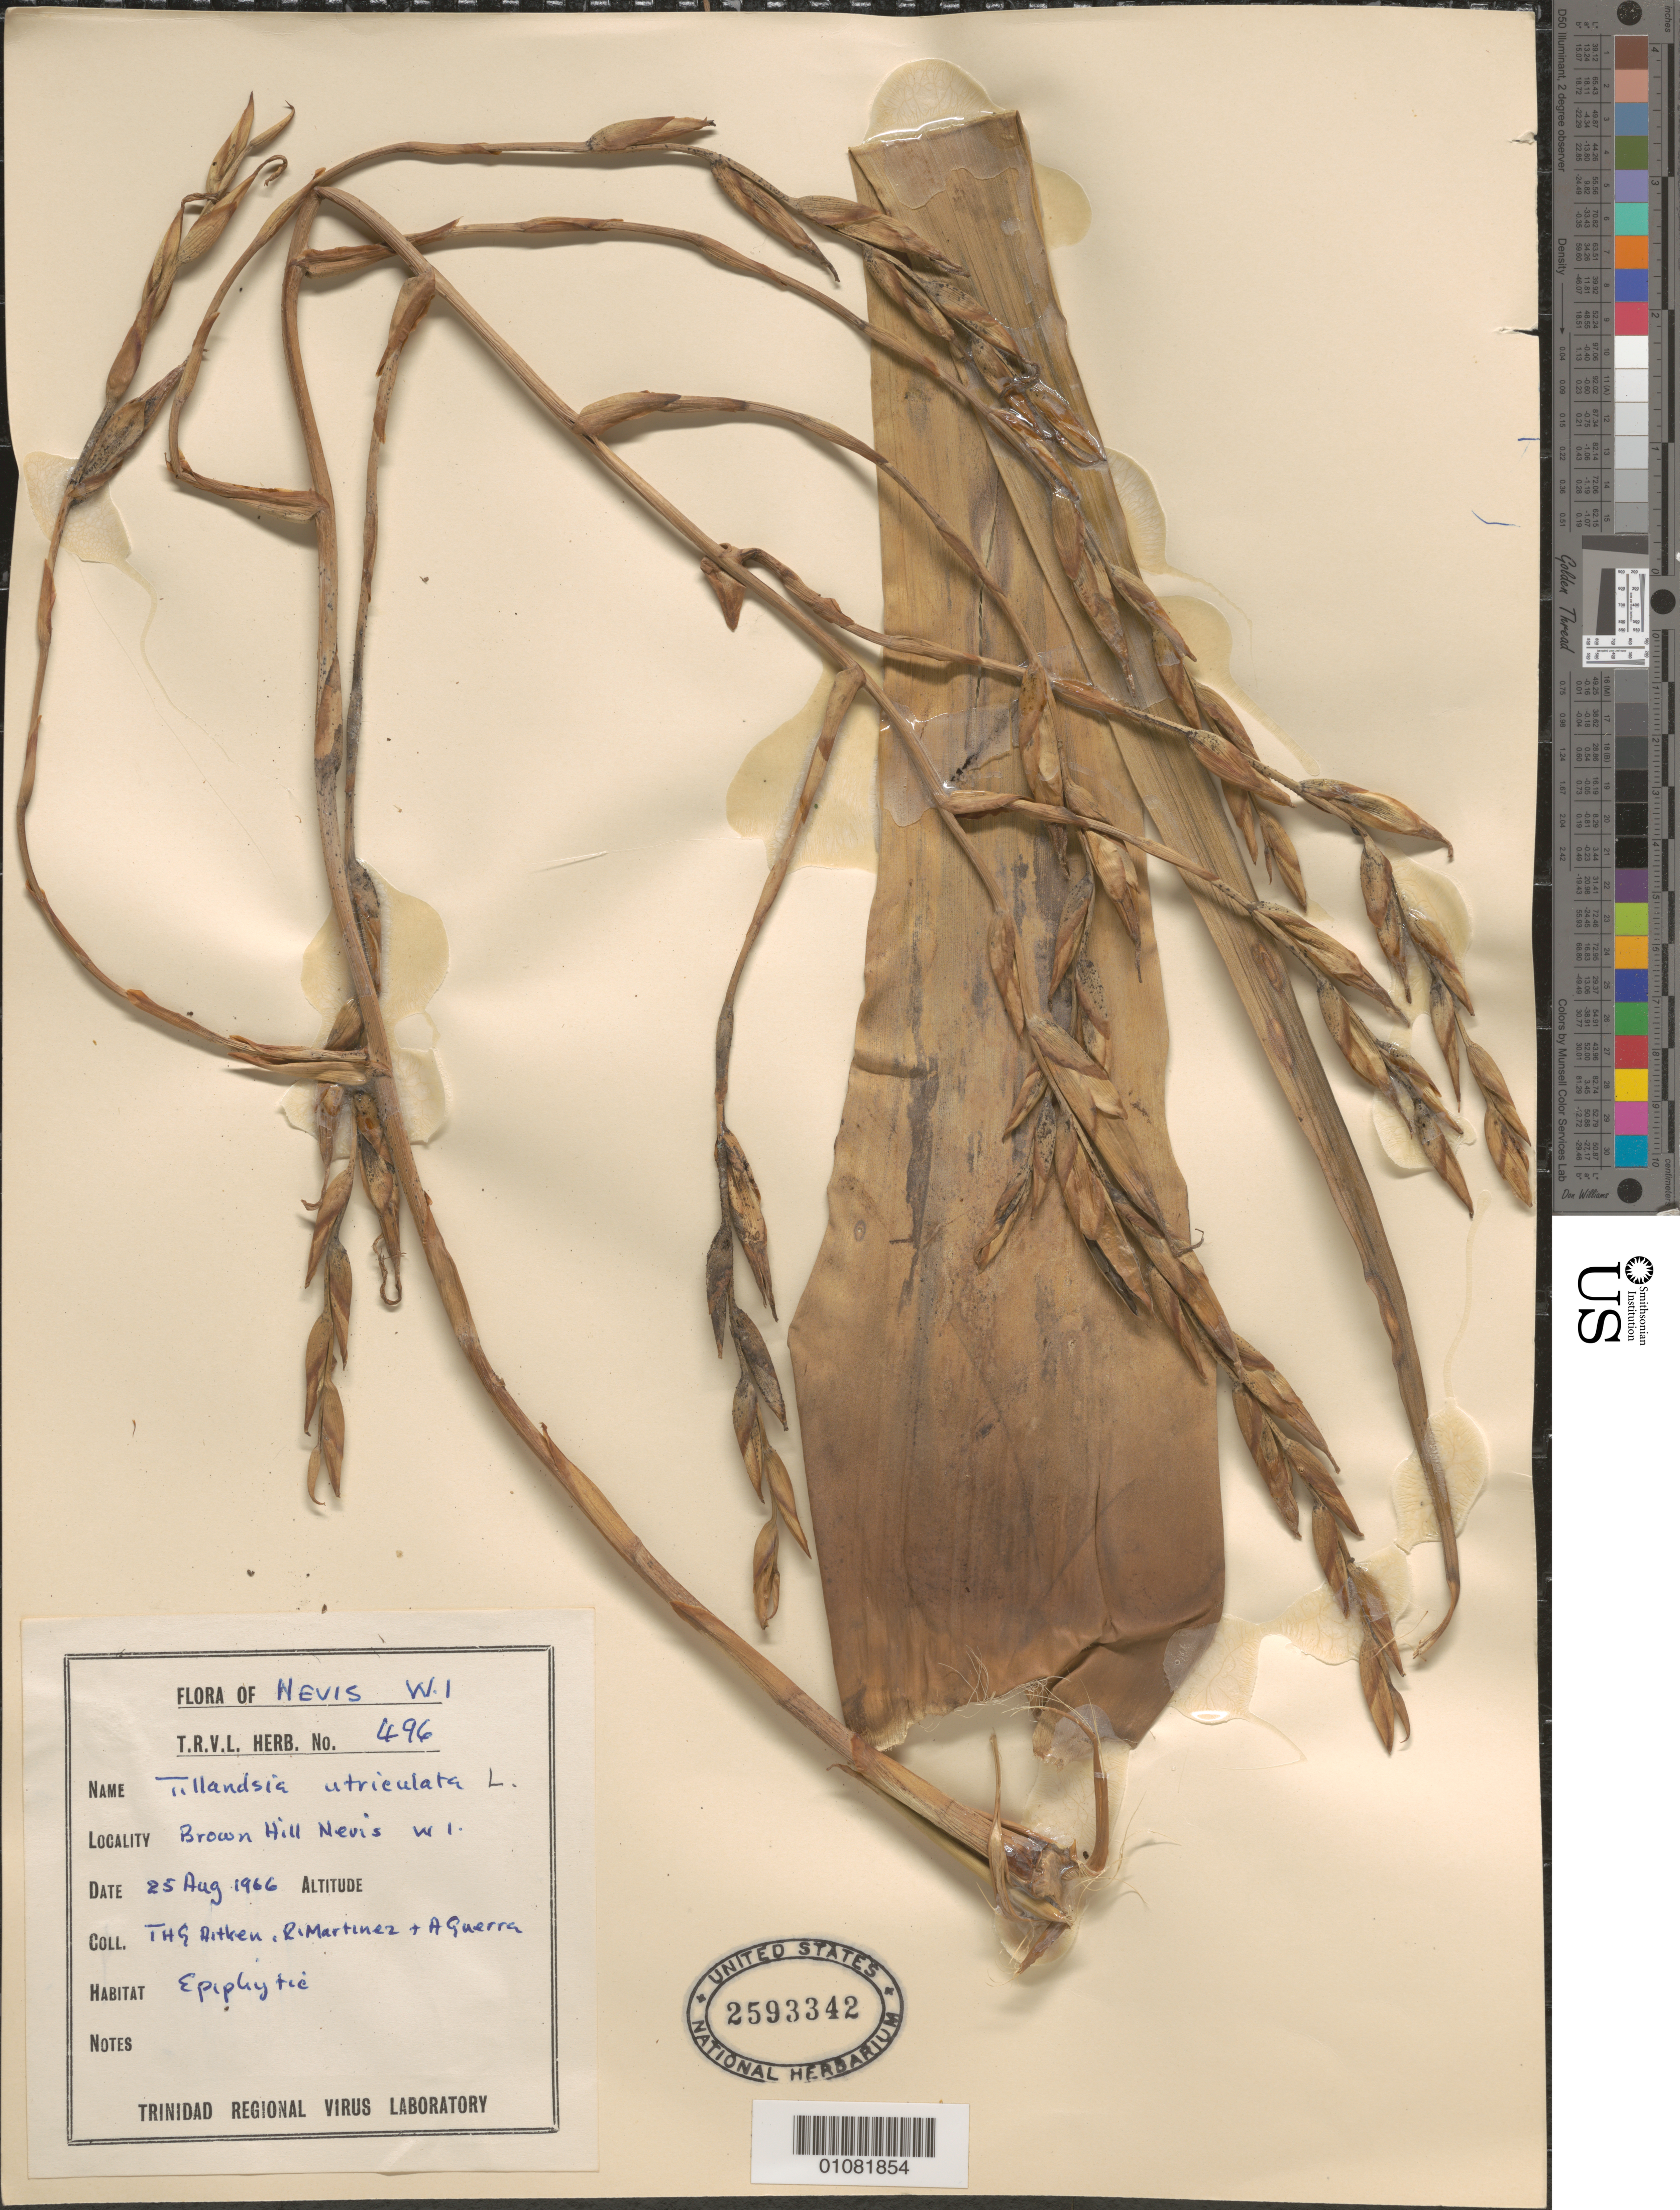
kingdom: Plantae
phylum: Tracheophyta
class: Liliopsida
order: Poales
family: Bromeliaceae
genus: Tillandsia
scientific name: Tillandsia utriculata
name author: L.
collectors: T. Aitken, R. Martinez & A. Guerra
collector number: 496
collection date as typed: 25 Aug 1966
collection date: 1966-08-25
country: St. Christopher-Nevis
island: Nevis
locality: Brown Hill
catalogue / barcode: US 2593342